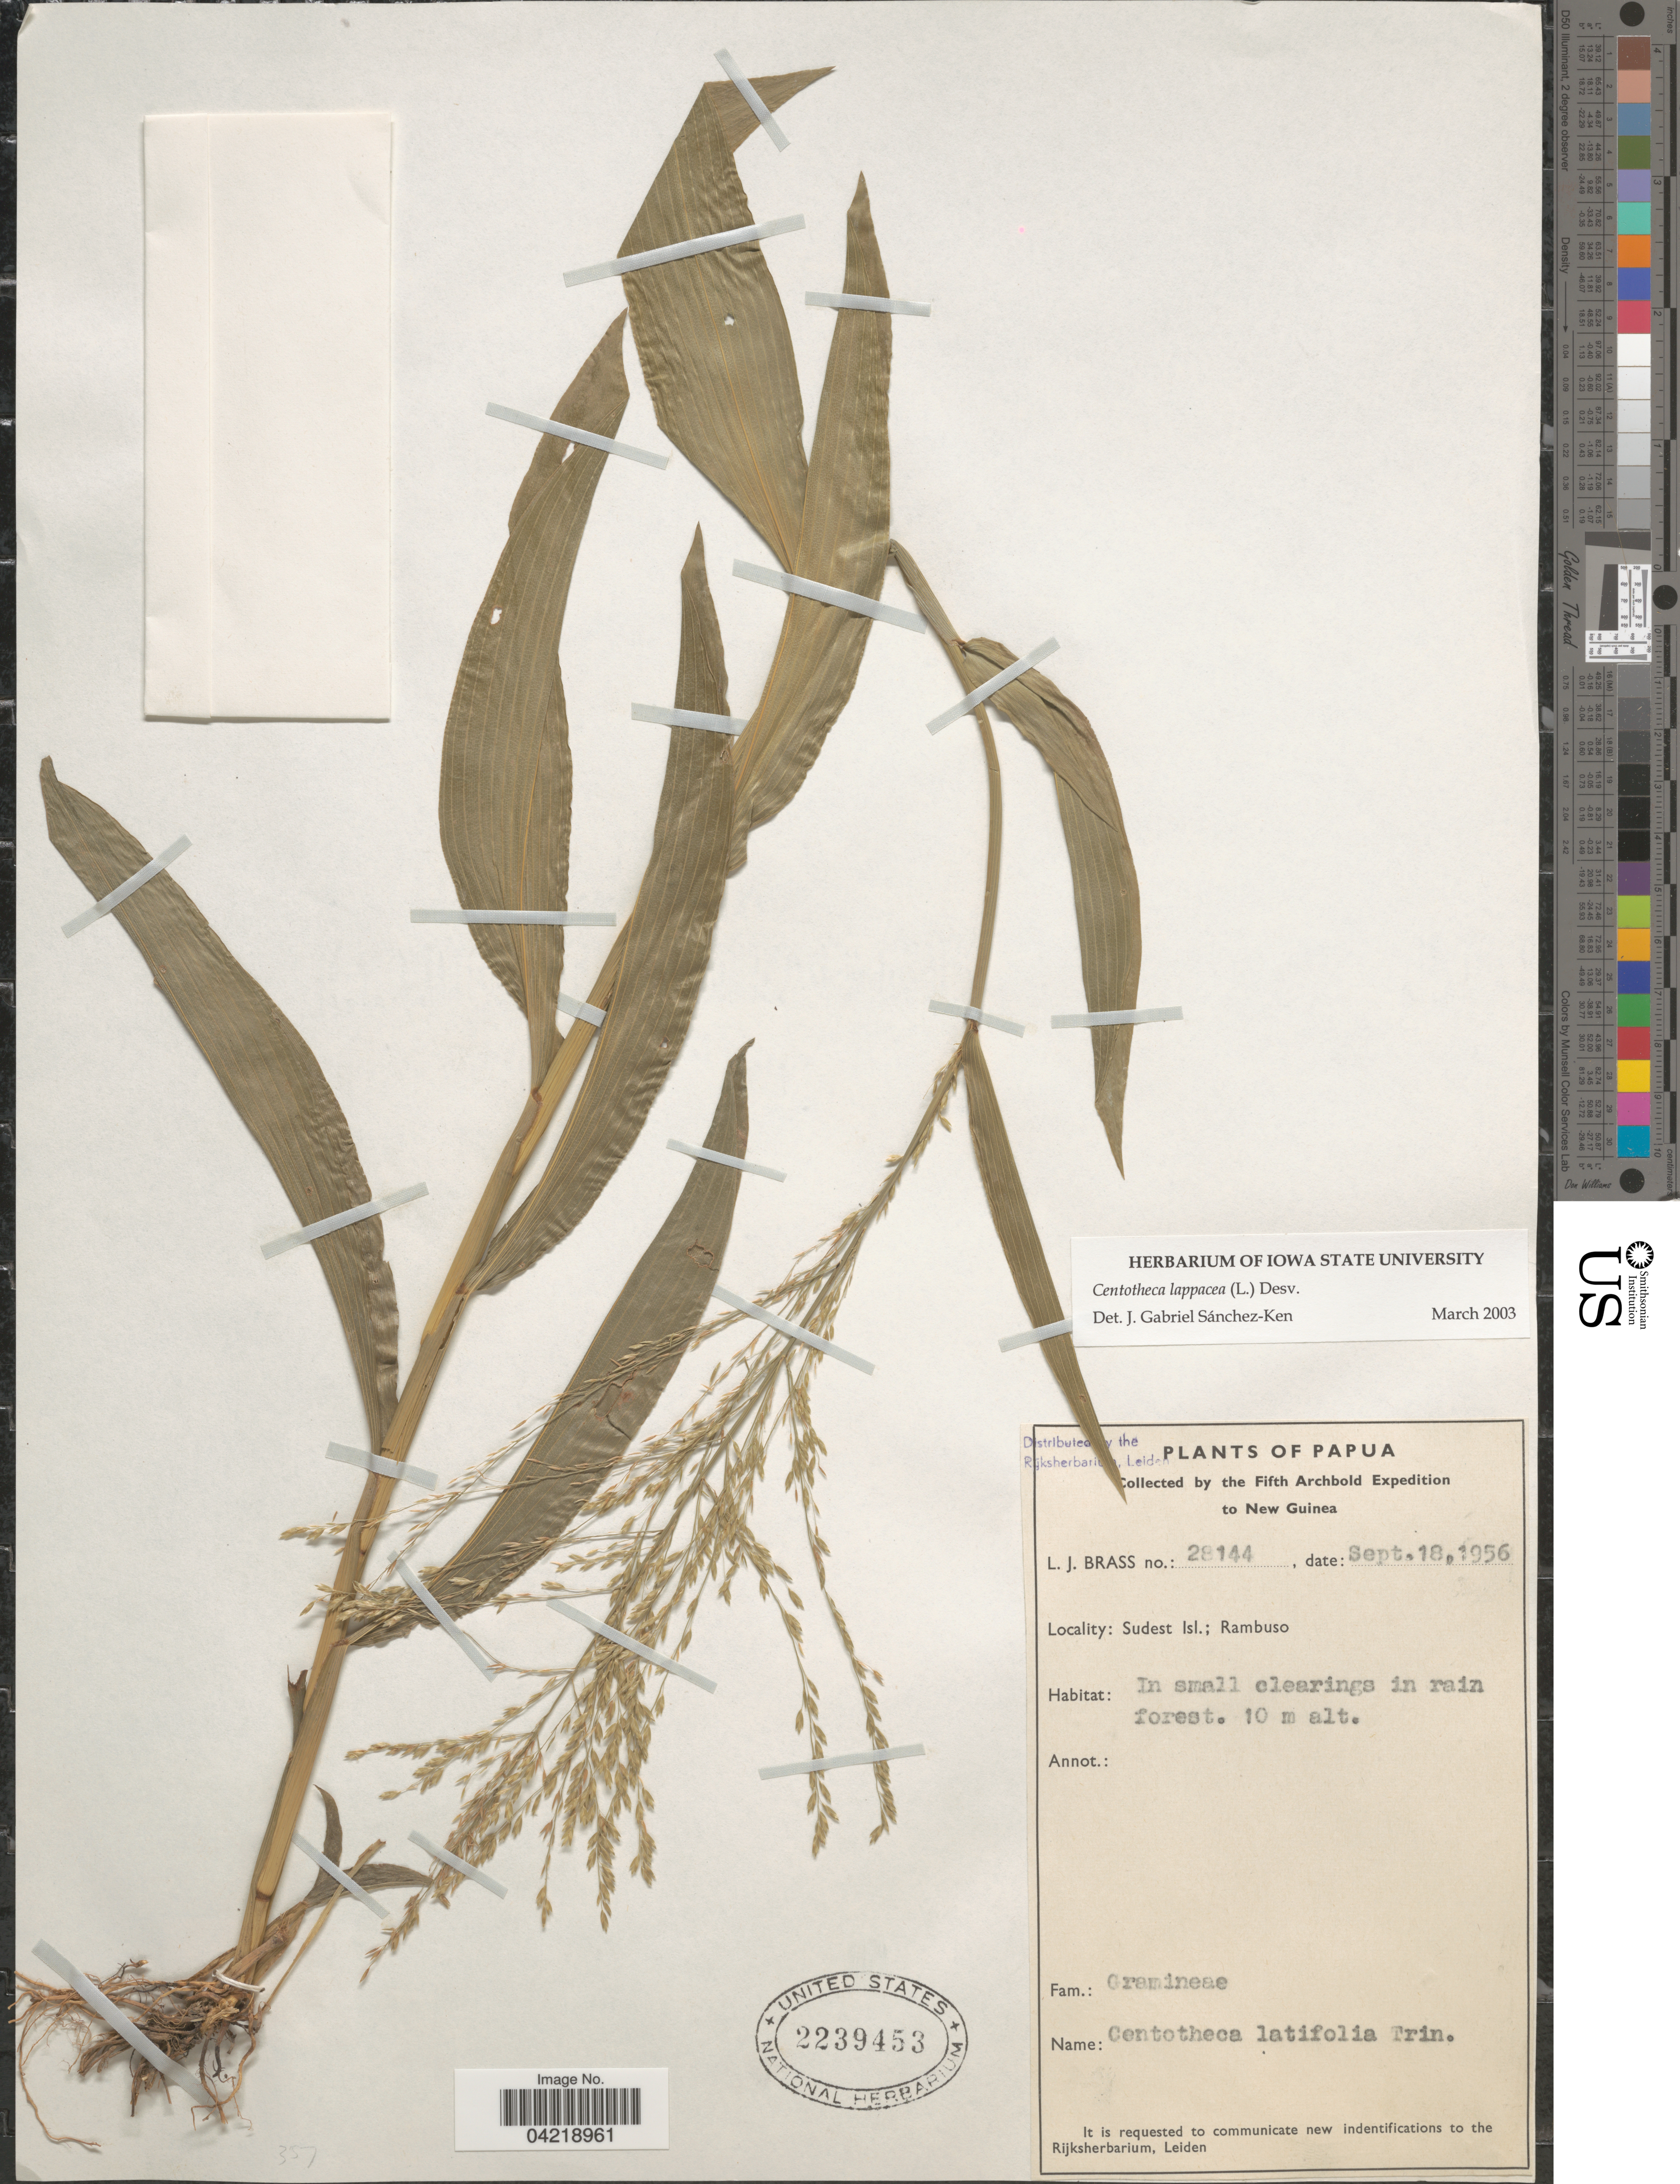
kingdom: Plantae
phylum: Tracheophyta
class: Liliopsida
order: Poales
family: Poaceae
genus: Centotheca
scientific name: Centotheca lappacea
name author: (L.) Desv.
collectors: L. J. Brass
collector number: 28144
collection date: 1956-09-18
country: Papua New Guinea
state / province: Milne Bay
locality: The Fifth Archbold Expedition to New Guinea. Sudest Isl.; Rambuso.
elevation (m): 10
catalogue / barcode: US 2239453